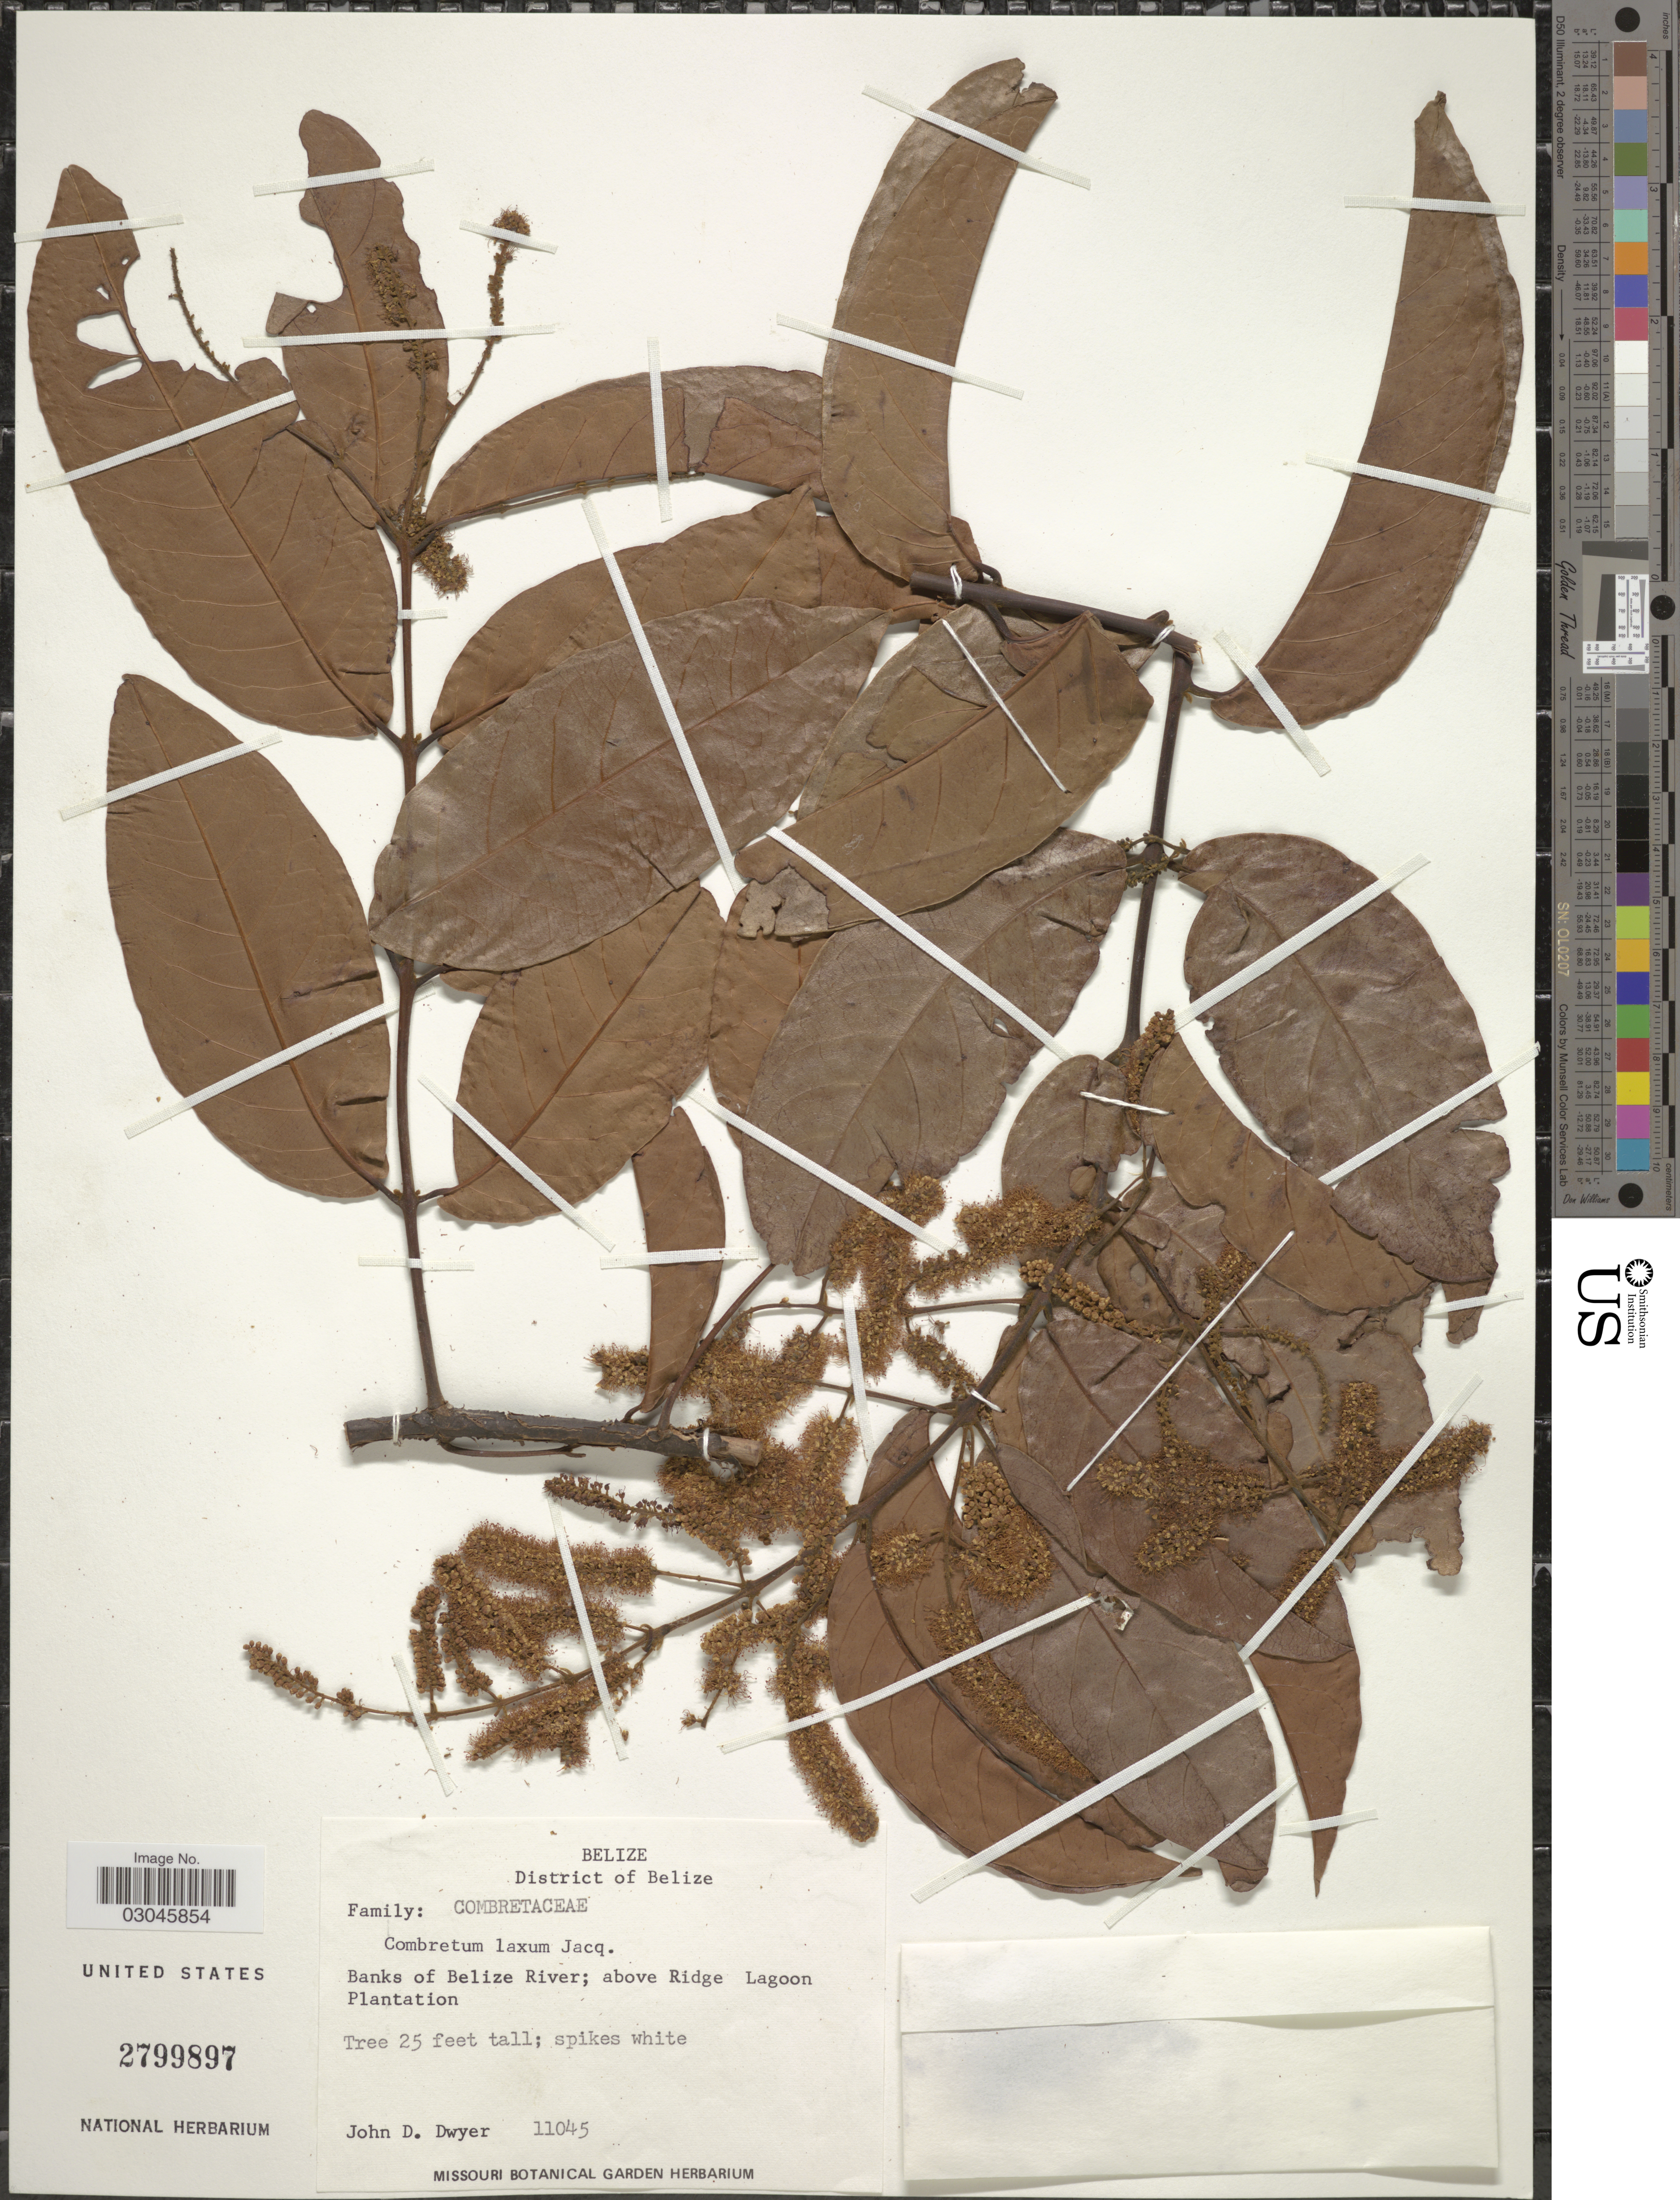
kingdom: Plantae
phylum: Tracheophyta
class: Magnoliopsida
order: Myrtales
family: Combretaceae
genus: Combretum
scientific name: Combretum laxum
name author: Jacq.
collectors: J. D. Dwyer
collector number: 11045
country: Belize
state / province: Belize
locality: District of Belize. Banks of Belize River; above Ridge Lagoon Plantation.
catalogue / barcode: US 2799897